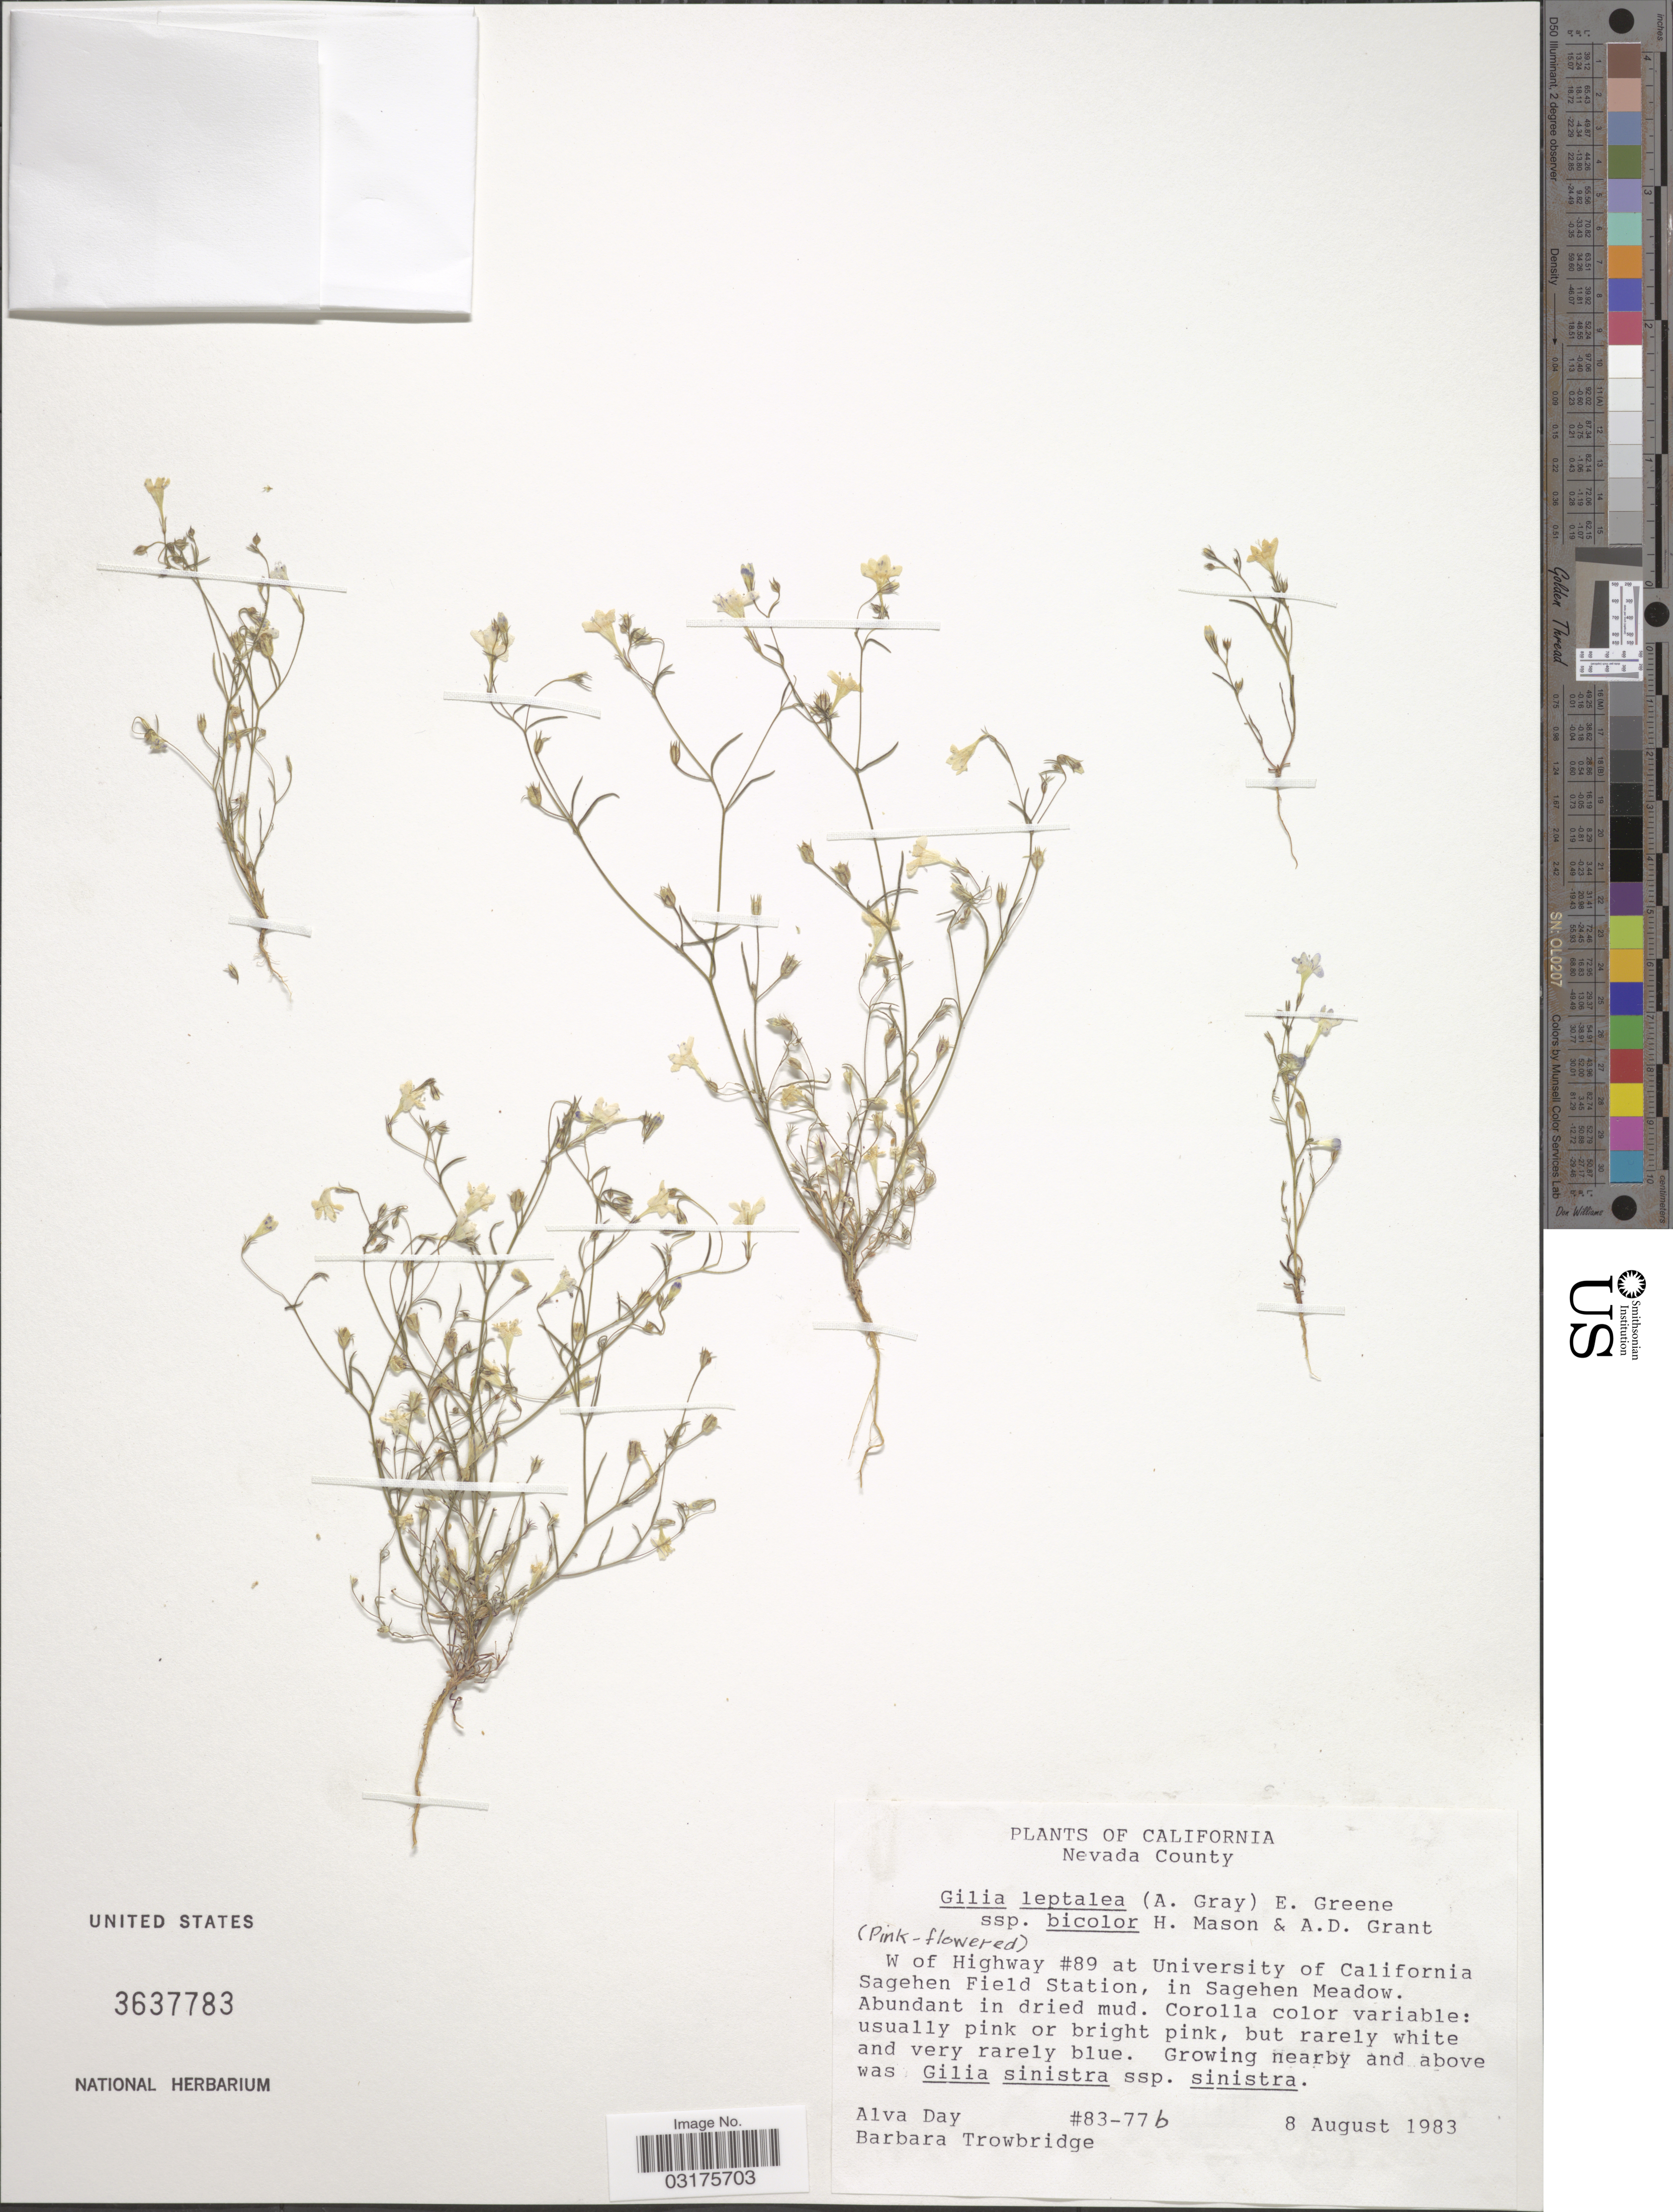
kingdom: Plantae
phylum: Tracheophyta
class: Magnoliopsida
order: Ericales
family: Polemoniaceae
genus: Navarretia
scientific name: Navarretia leptalea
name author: (A. Gray) L.A. Johnson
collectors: A. G. Day & B. Trowbridge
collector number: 83-77 b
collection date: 1983-08-08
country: United States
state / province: California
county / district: Nevada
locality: Nevada County. W of Highway #89 at University of California Sagehen Field Station, in Sagehen Meadow.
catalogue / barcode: US 3637783